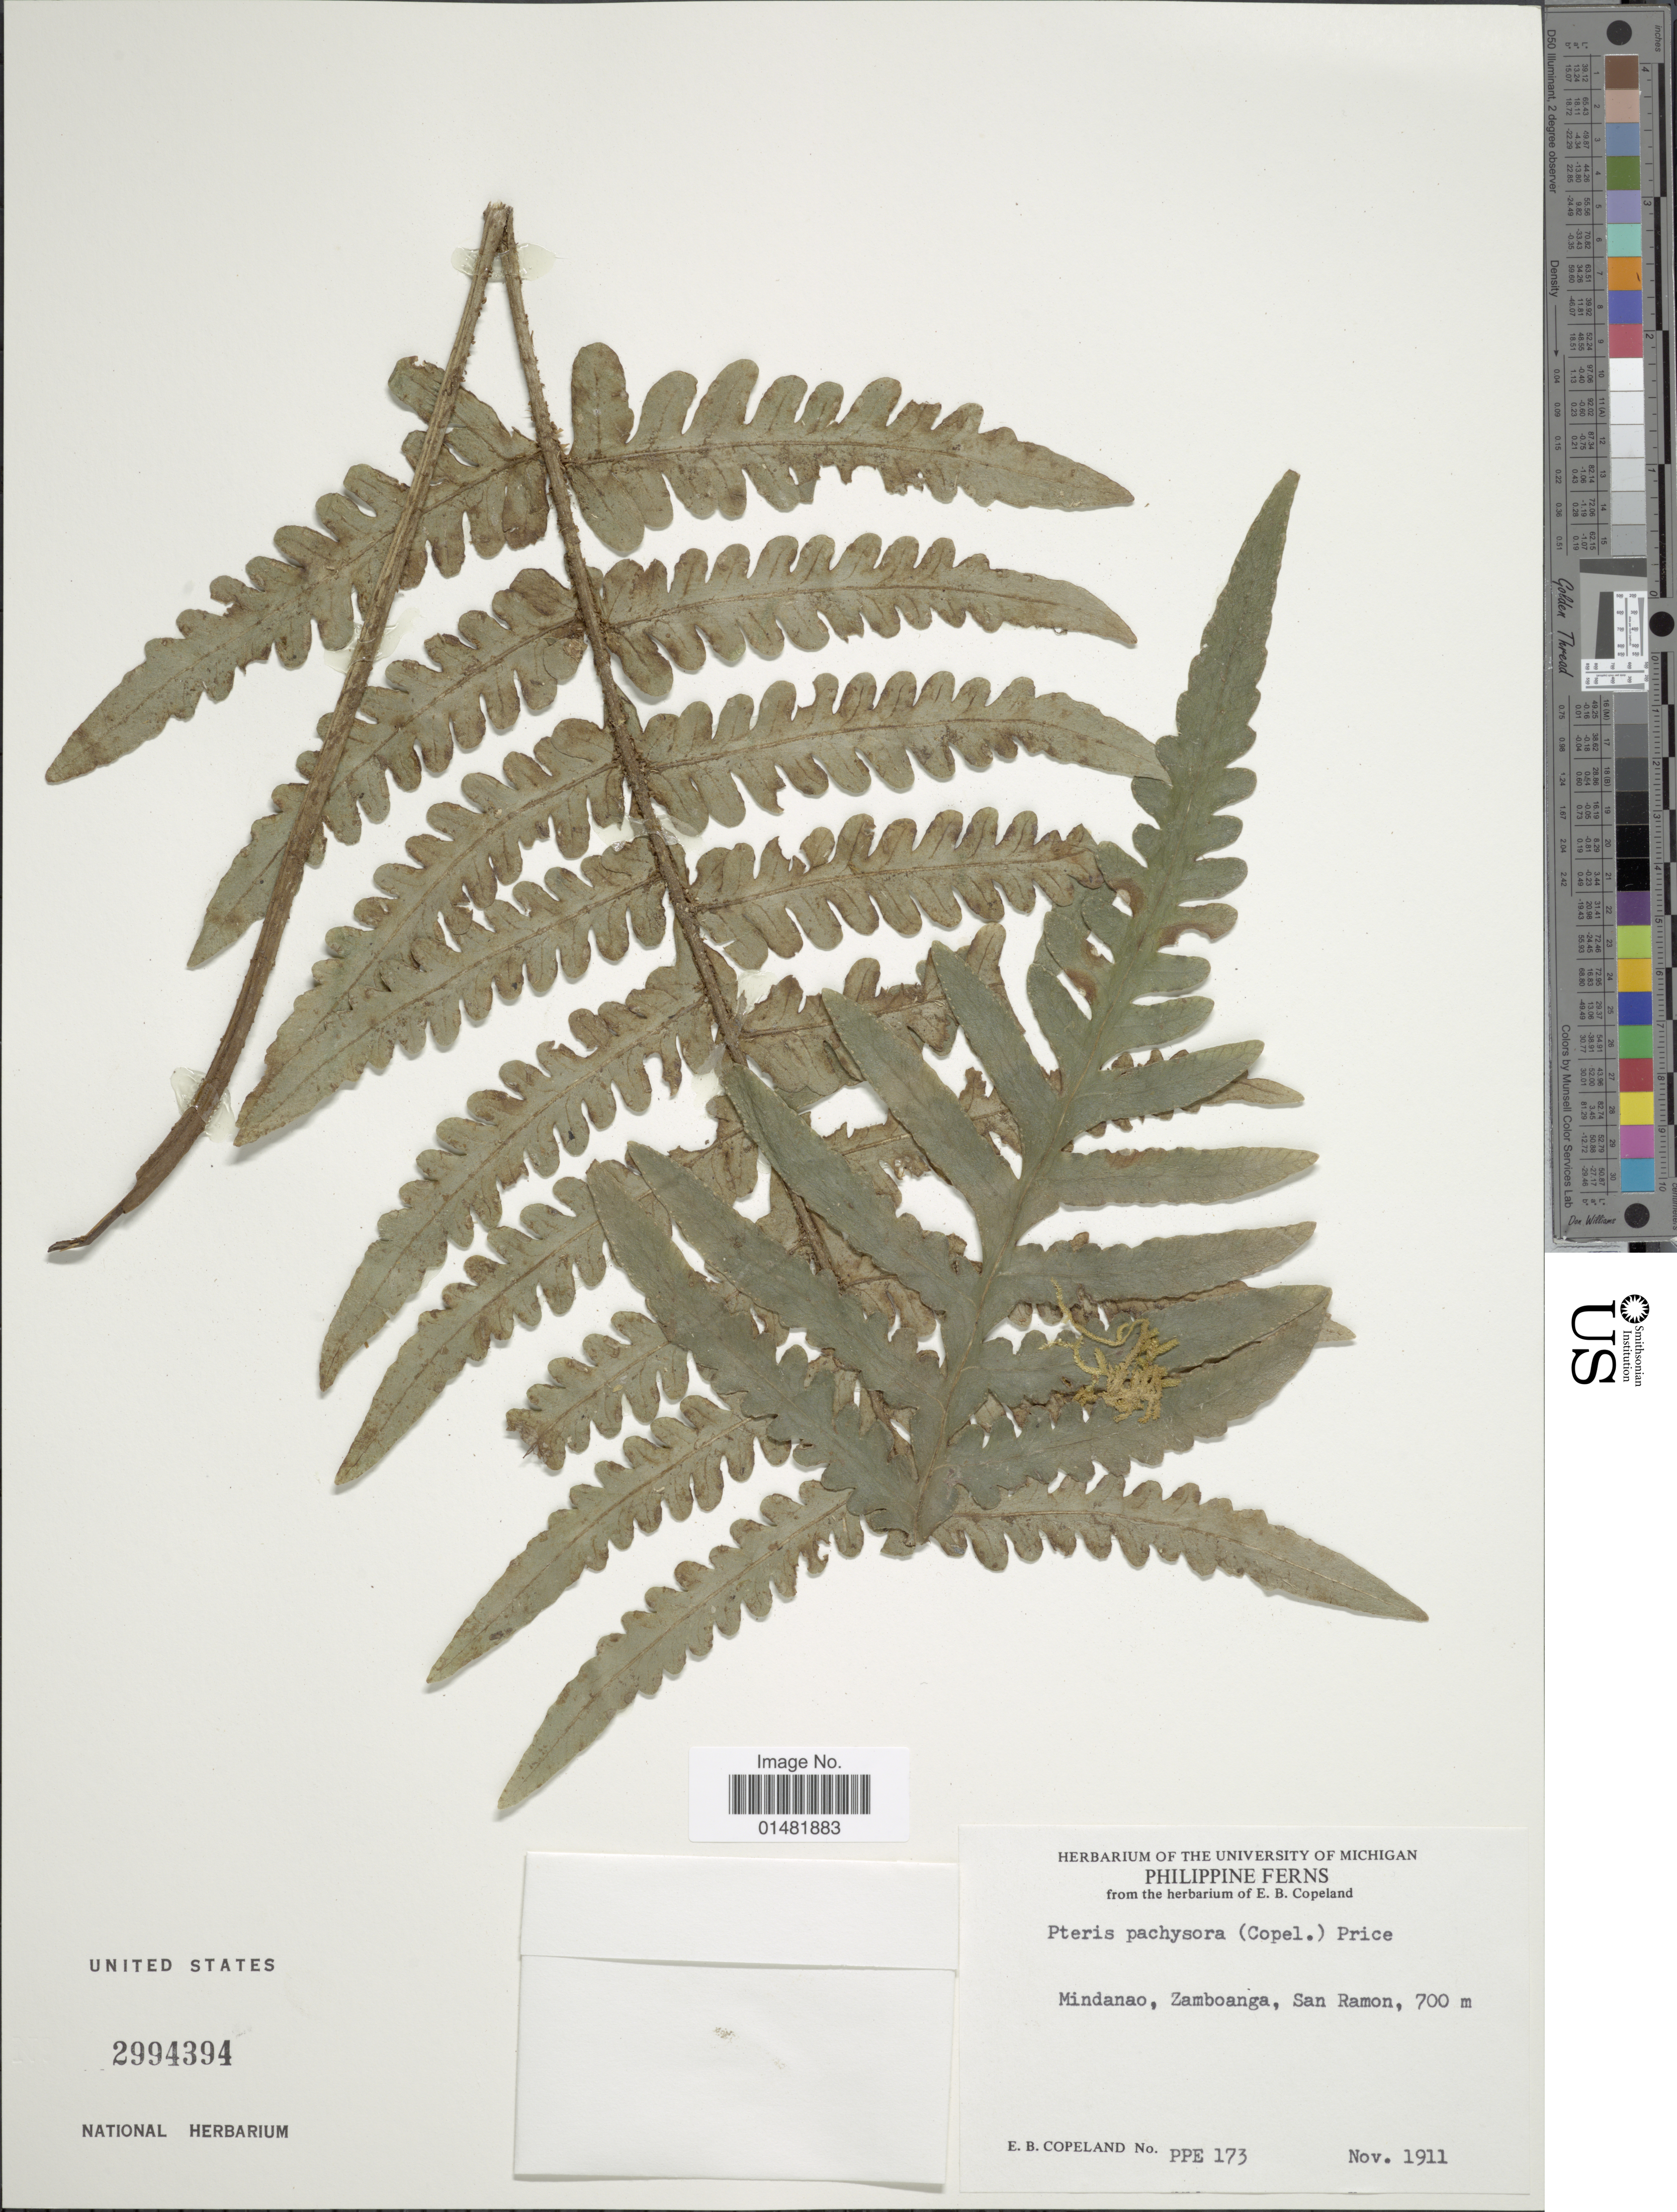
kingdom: Plantae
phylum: Tracheophyta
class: Polypodiopsida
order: Polypodiales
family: Pteridaceae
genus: Pteris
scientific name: Pteris pachysora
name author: (Copel.) Price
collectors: E. B. Copeland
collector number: PPE 173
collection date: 1911-11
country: Philippines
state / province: Zamboanga Peninsula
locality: Mindanao, San Ramon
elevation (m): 700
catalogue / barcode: US 2994394